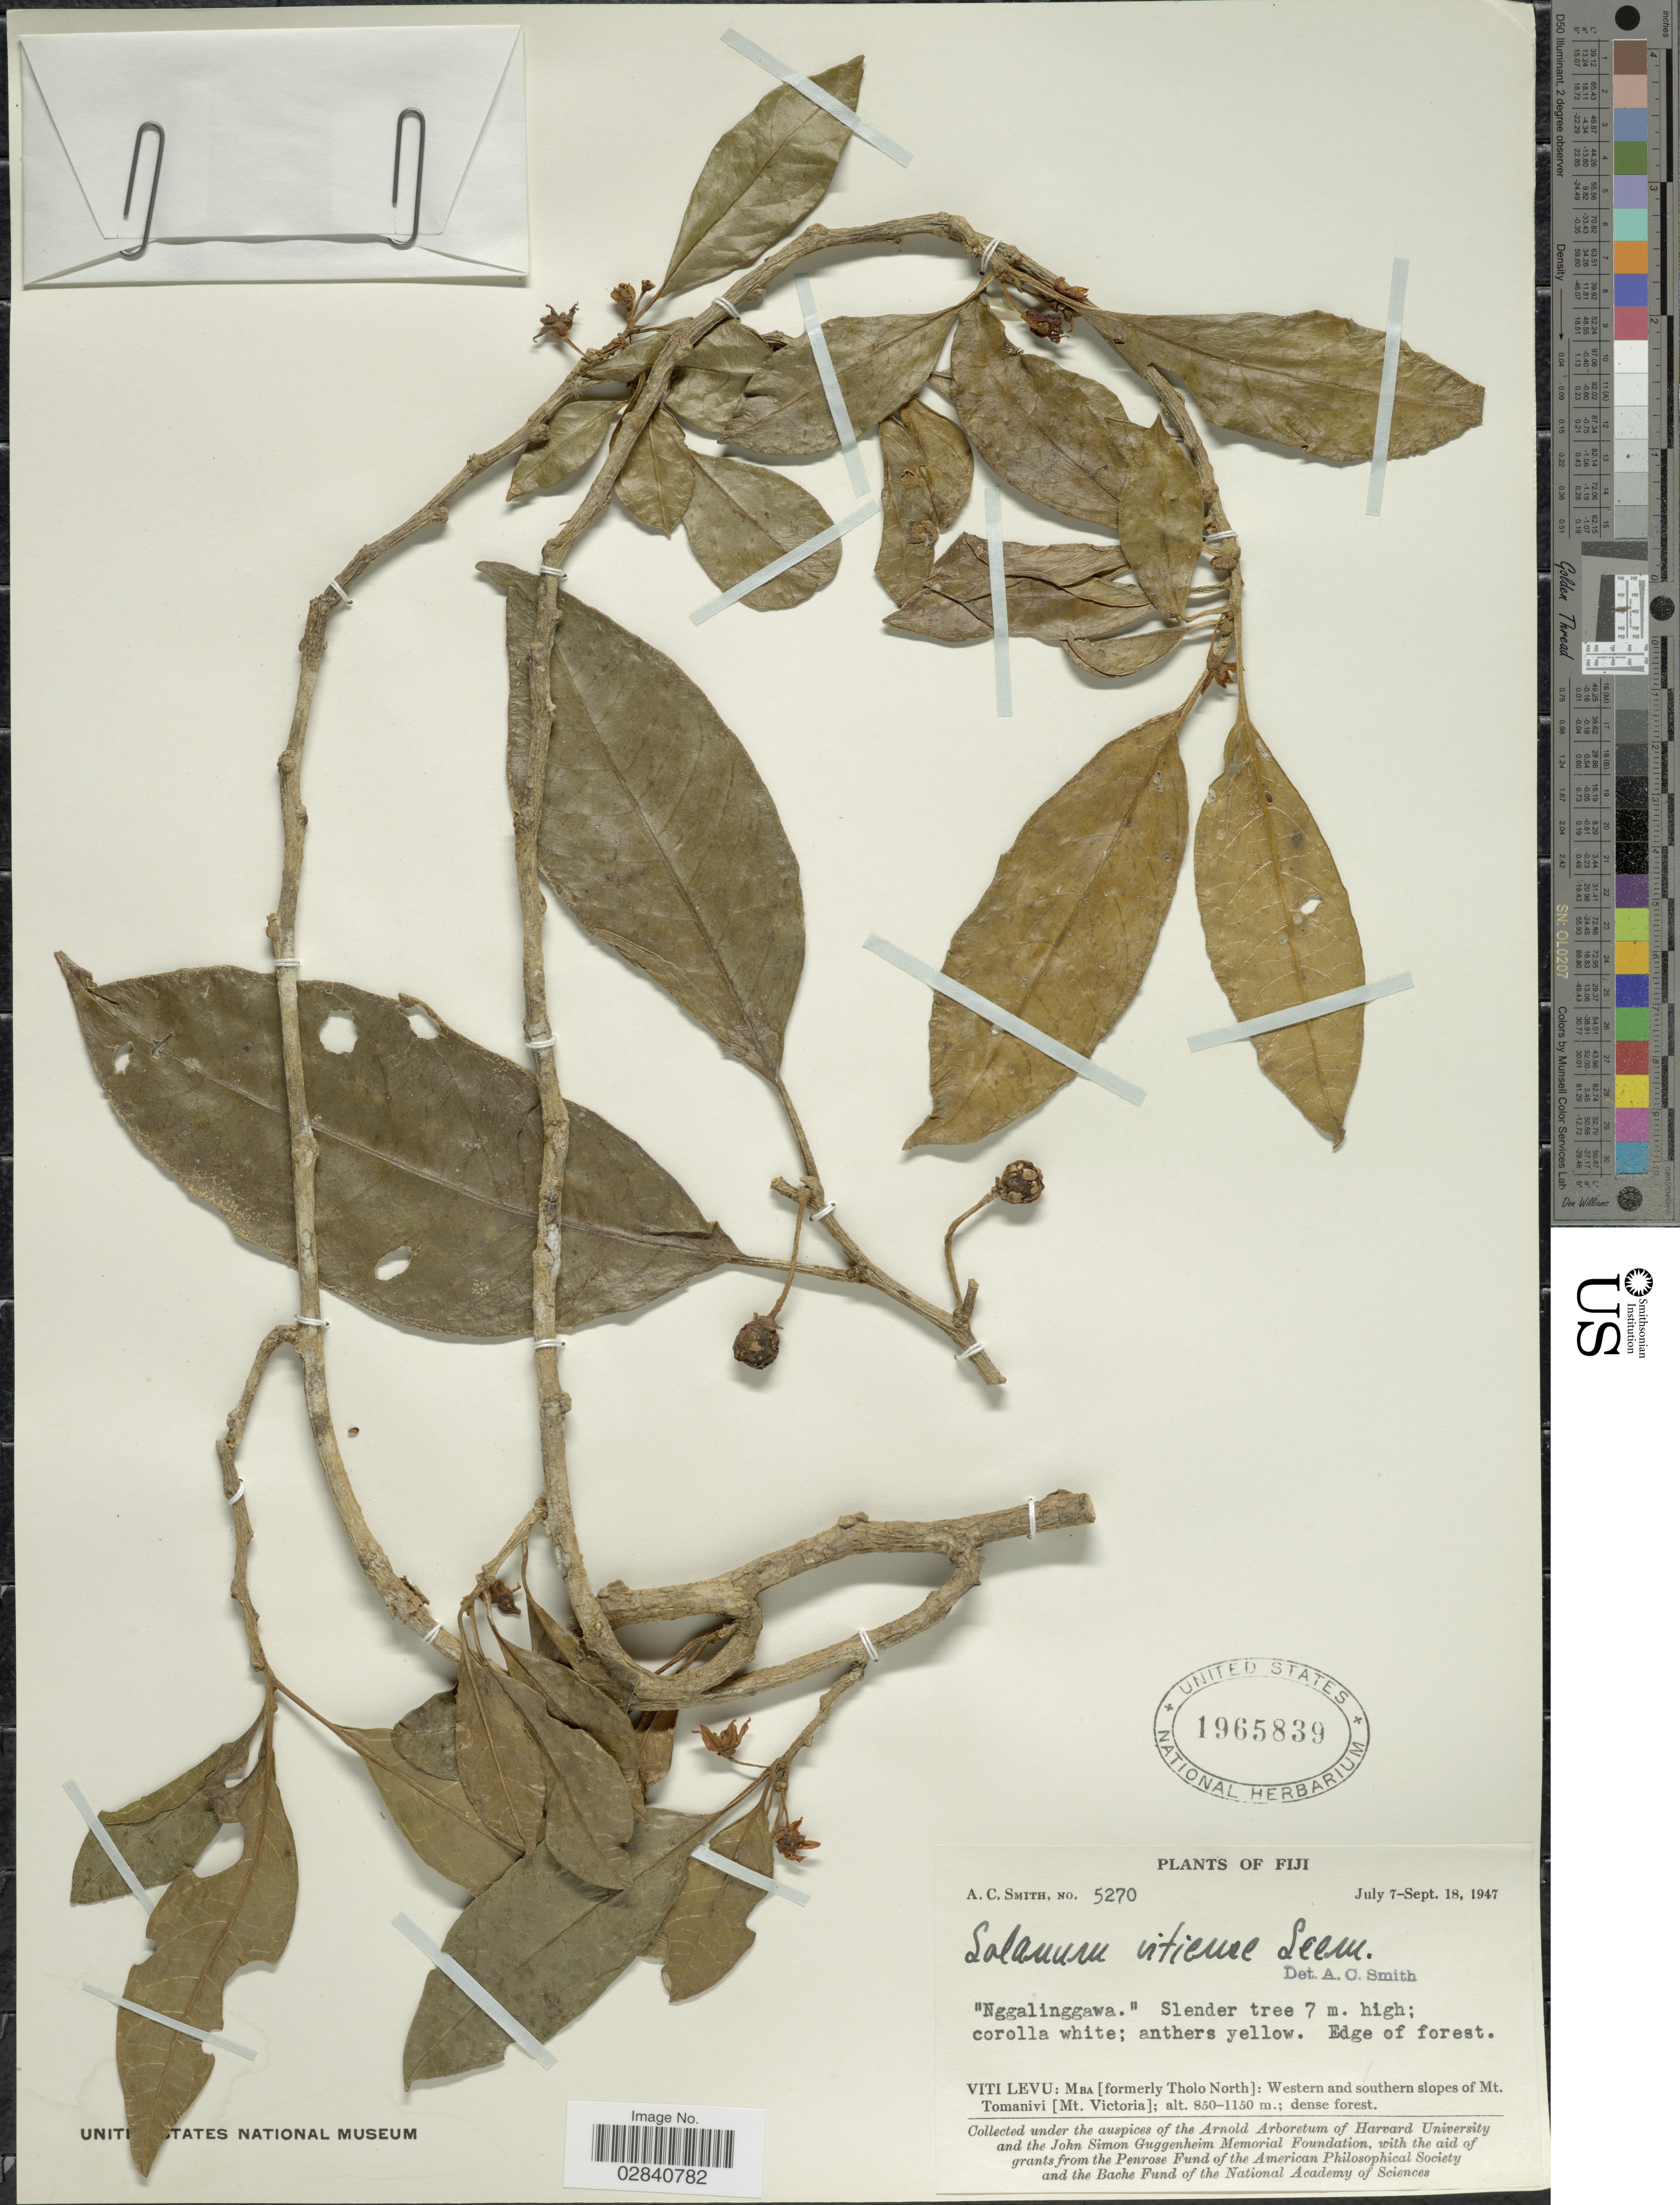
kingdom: Plantae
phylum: Tracheophyta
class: Magnoliopsida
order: Solanales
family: Solanaceae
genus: Lycianthes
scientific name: Lycianthes vitiensis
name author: (Seem.) A.R. Bean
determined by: Knapp, S. D.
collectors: A. C. Smith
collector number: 5270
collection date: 1947-07-07/1947-09-18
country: Fiji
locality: Viti Levu: Mba [formerly Tholo North]: Western and southern slopes of Mt. Tomanivi [Mt. Victoria].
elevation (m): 850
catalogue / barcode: US 1965839